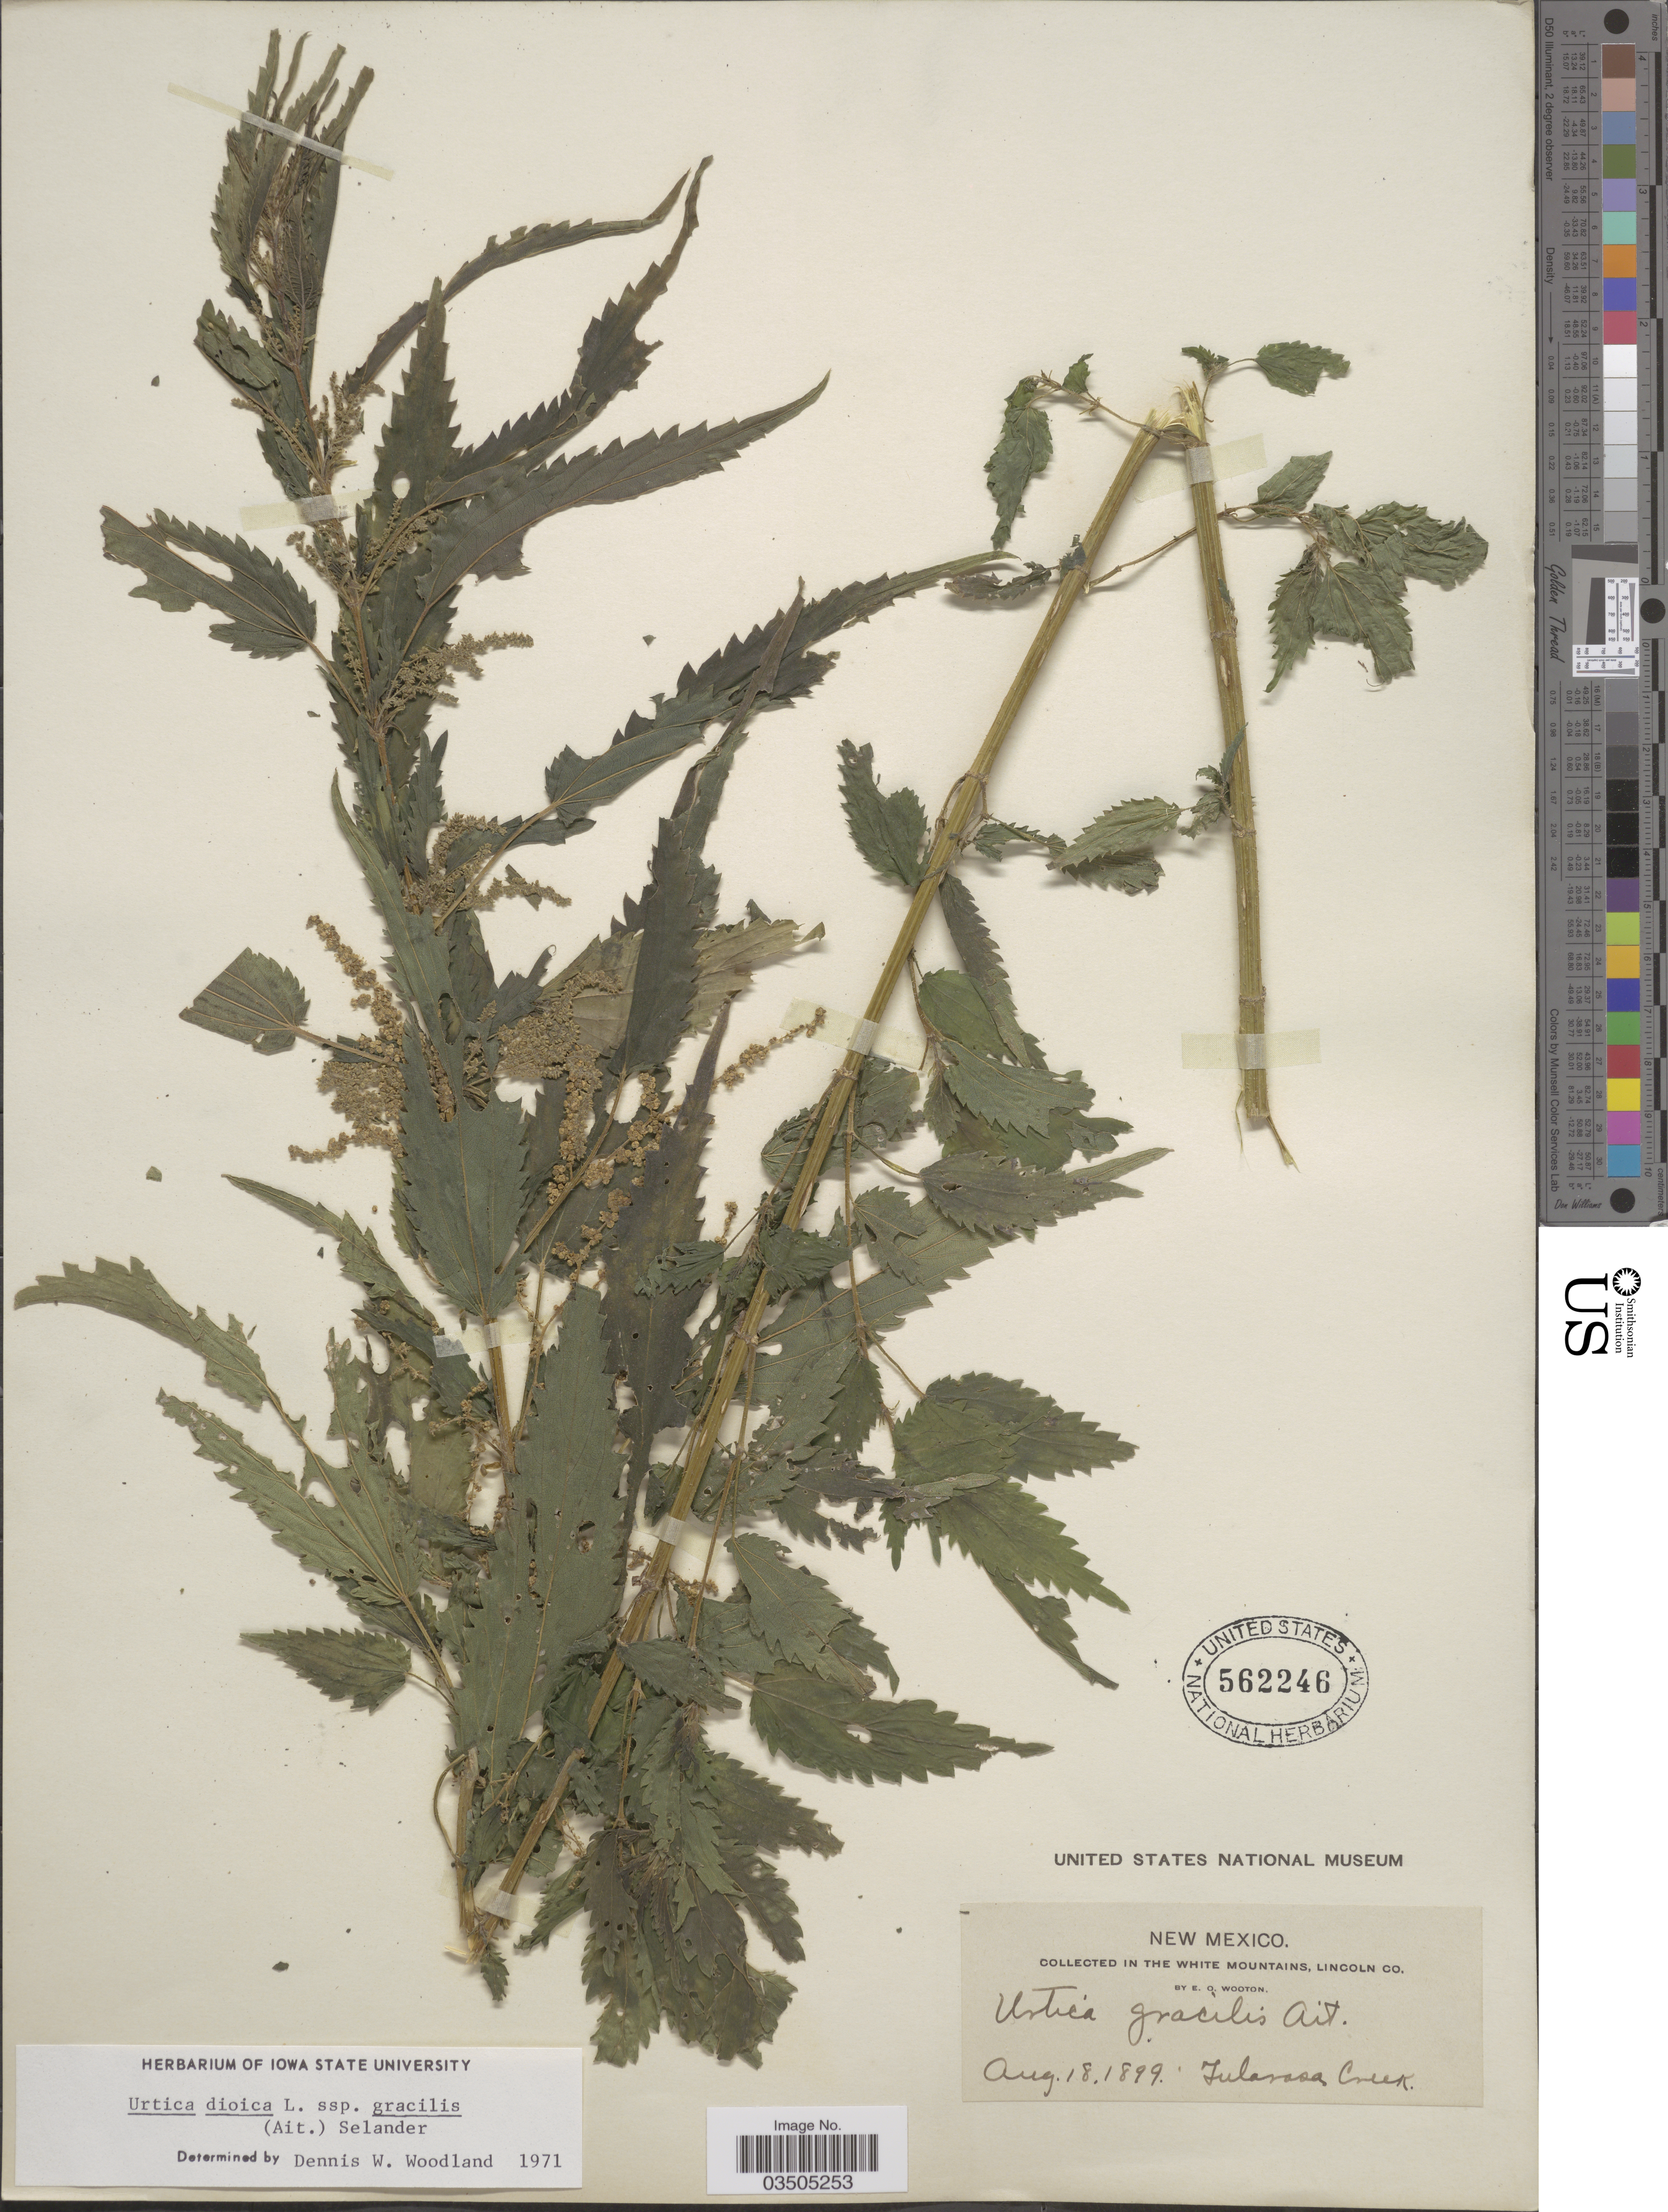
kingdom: Plantae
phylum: Tracheophyta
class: Magnoliopsida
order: Rosales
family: Urticaceae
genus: Urtica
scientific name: Urtica dioica subsp. gracilis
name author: L.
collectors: E. O. Wooton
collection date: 1899-08-18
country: United States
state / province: New Mexico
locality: The White Mountains, Lincoln Co. Tularosa Creek.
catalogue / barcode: US 562246